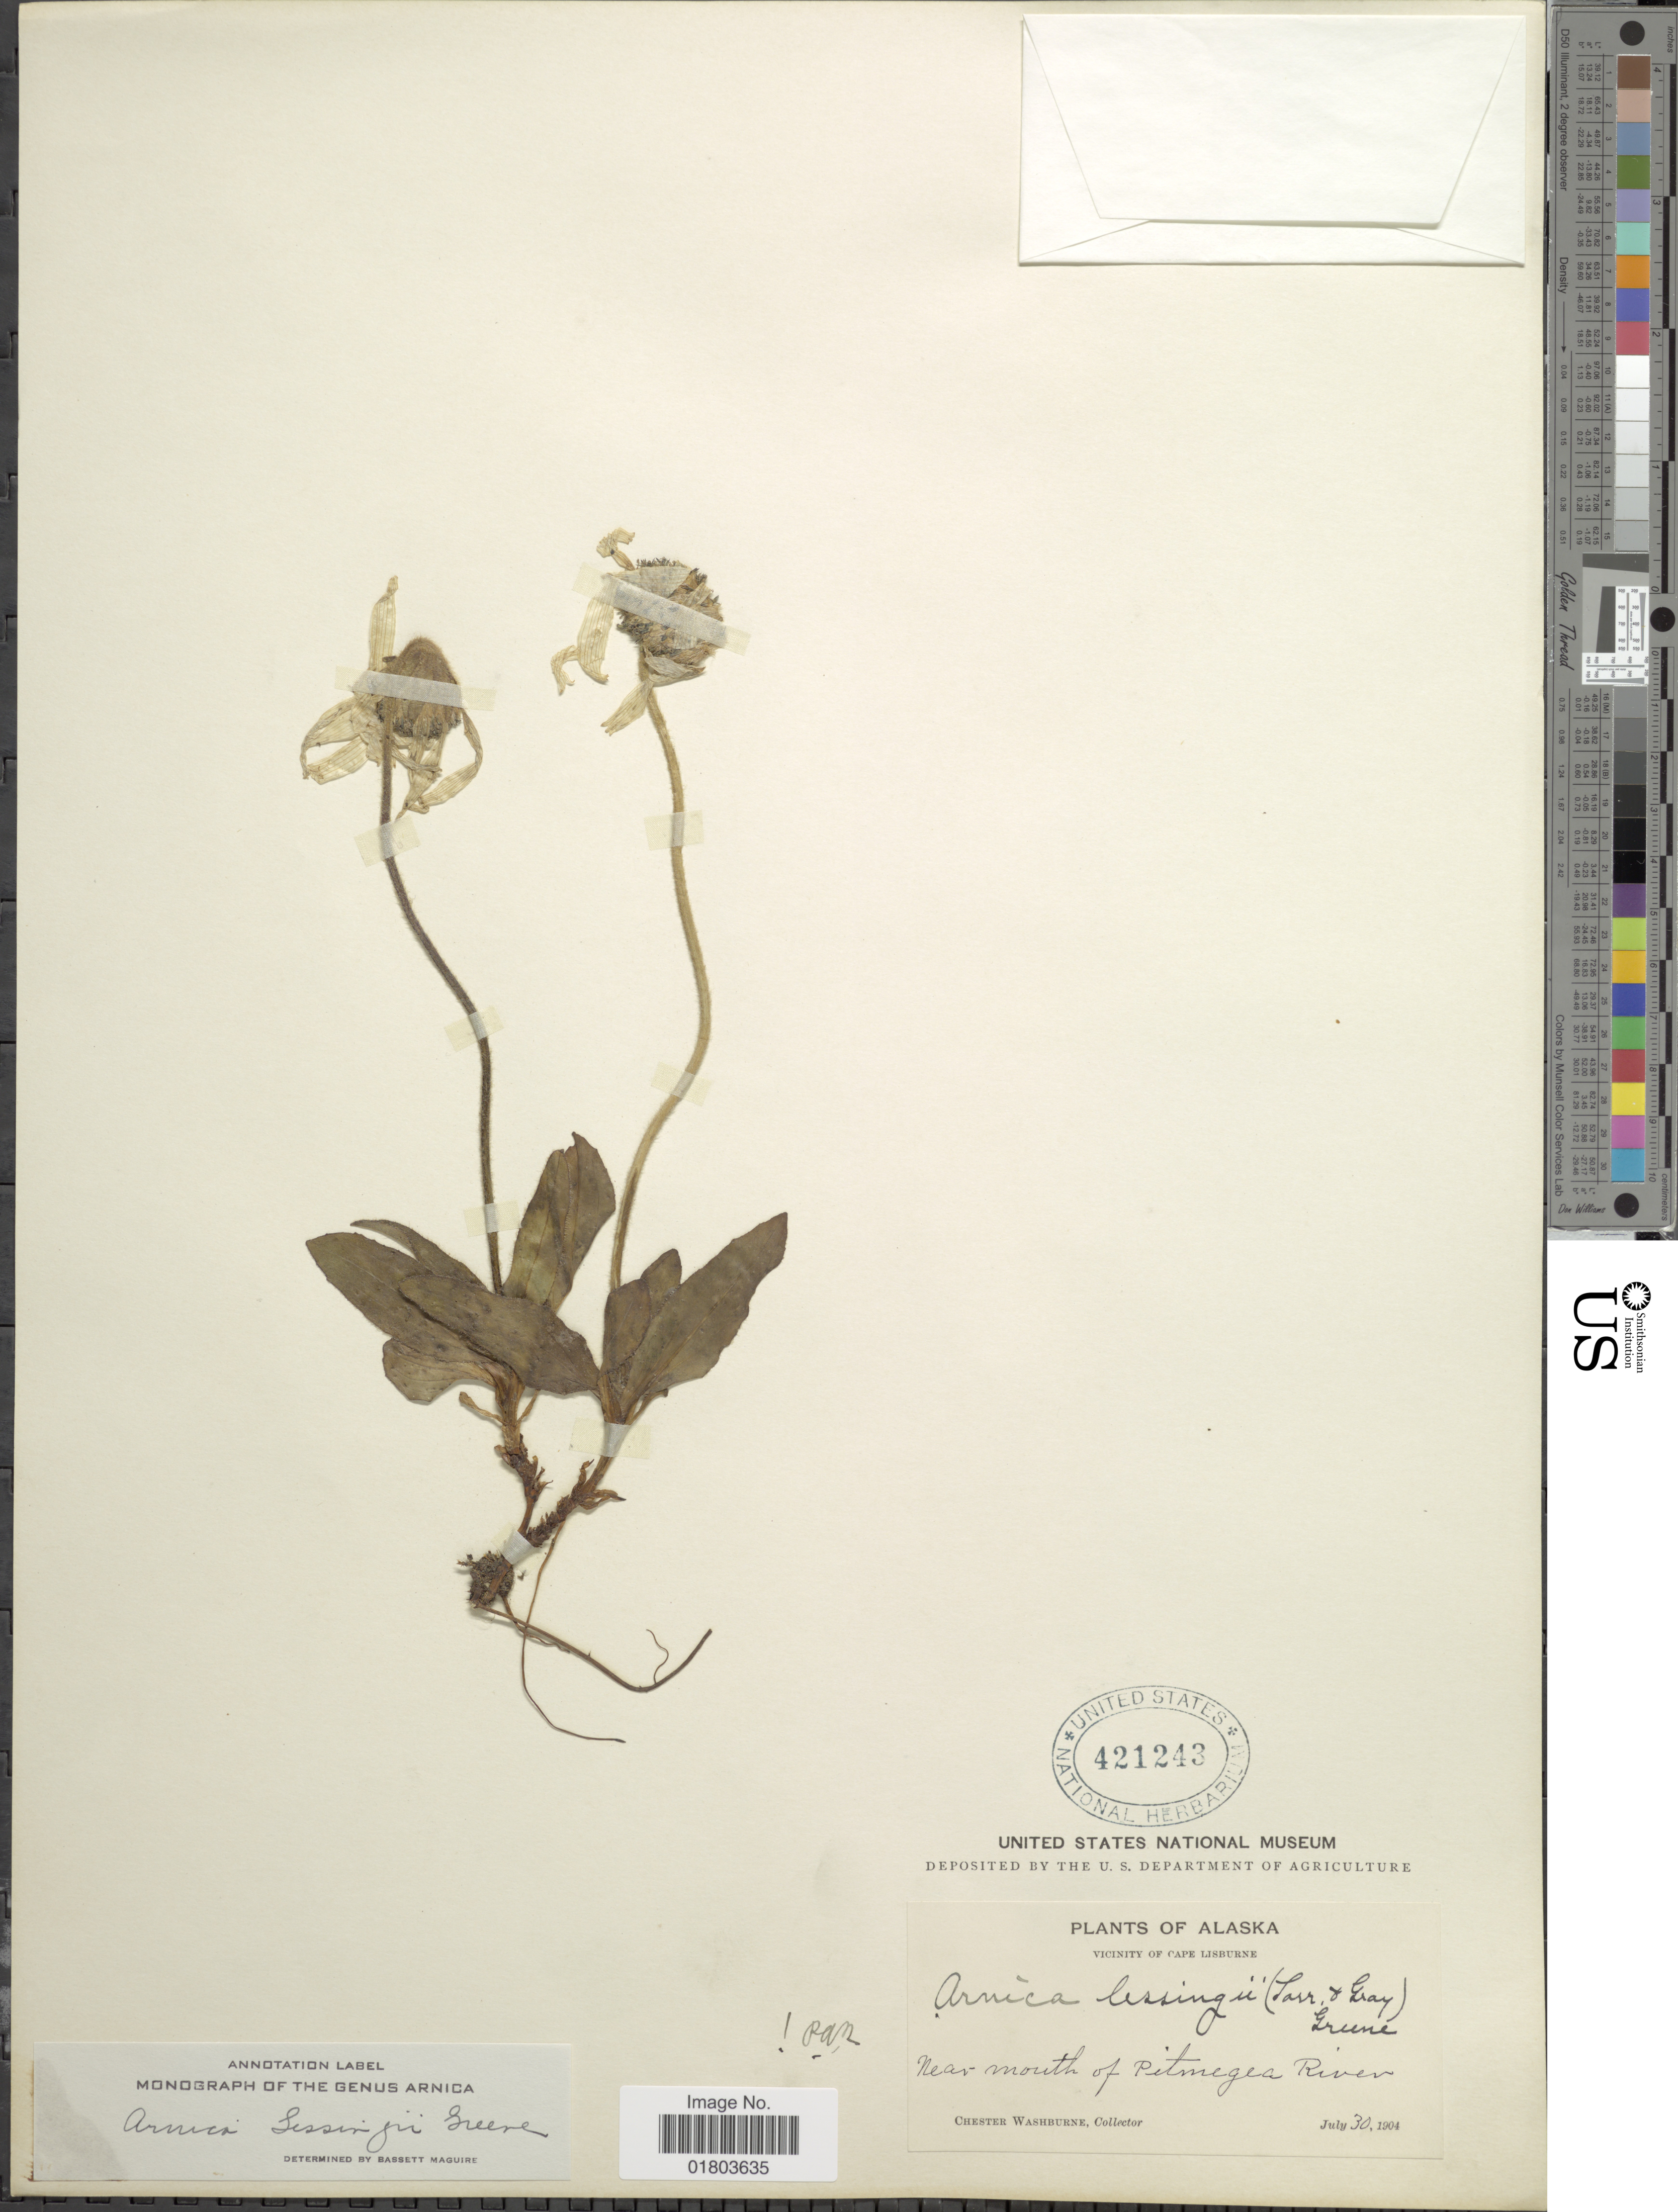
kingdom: Plantae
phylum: Tracheophyta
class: Magnoliopsida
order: Asterales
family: Asteraceae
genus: Arnica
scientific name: Arnica lessingii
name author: (Torr. & A. Gray) Greene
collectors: C. Washburne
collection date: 1904-07-30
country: United States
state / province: Alaska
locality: Vicinity of Cape Lisbune, Near mouth of Pitmegea River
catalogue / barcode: US 421243